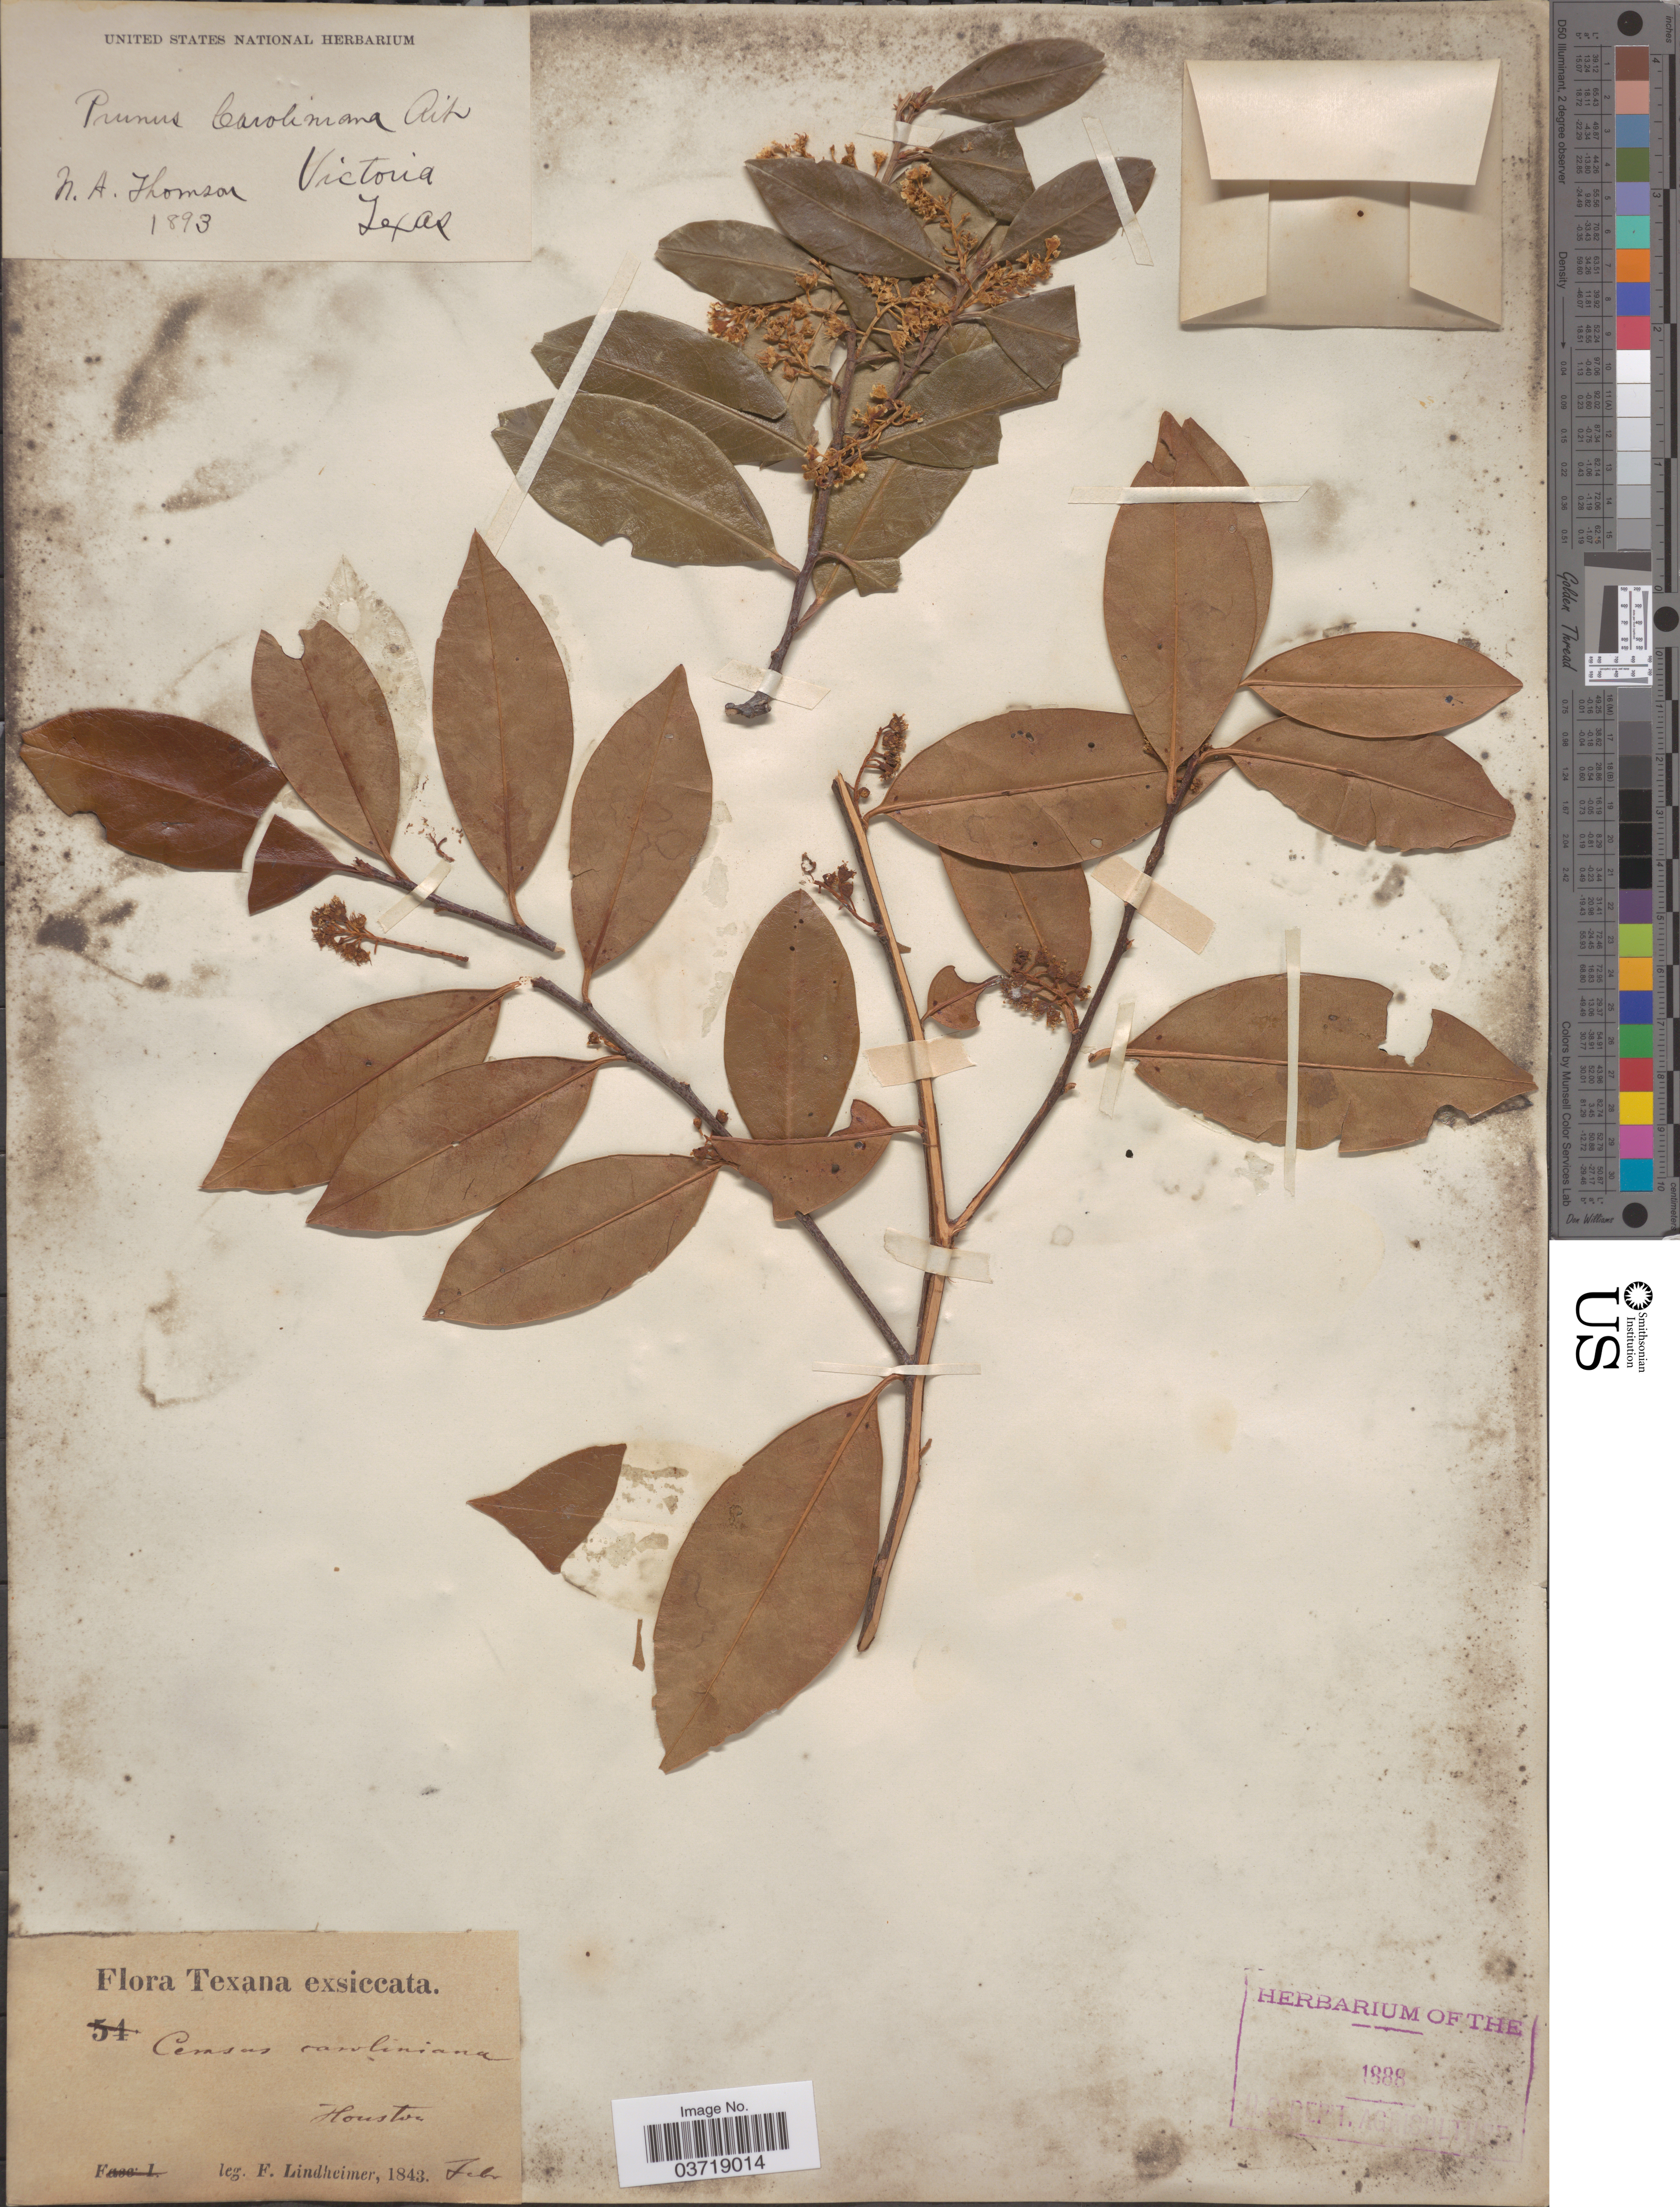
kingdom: Plantae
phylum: Tracheophyta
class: Magnoliopsida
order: Rosales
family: Rosaceae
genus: Prunus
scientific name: Prunus caroliniana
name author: (Mill.) Aiton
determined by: Strong, Mark T., (BOT), Smithsonian Institution - National Museum of Natural History (UNITED STATES)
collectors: N. A. Thomson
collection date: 1893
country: United States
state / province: Texas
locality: Victoria.